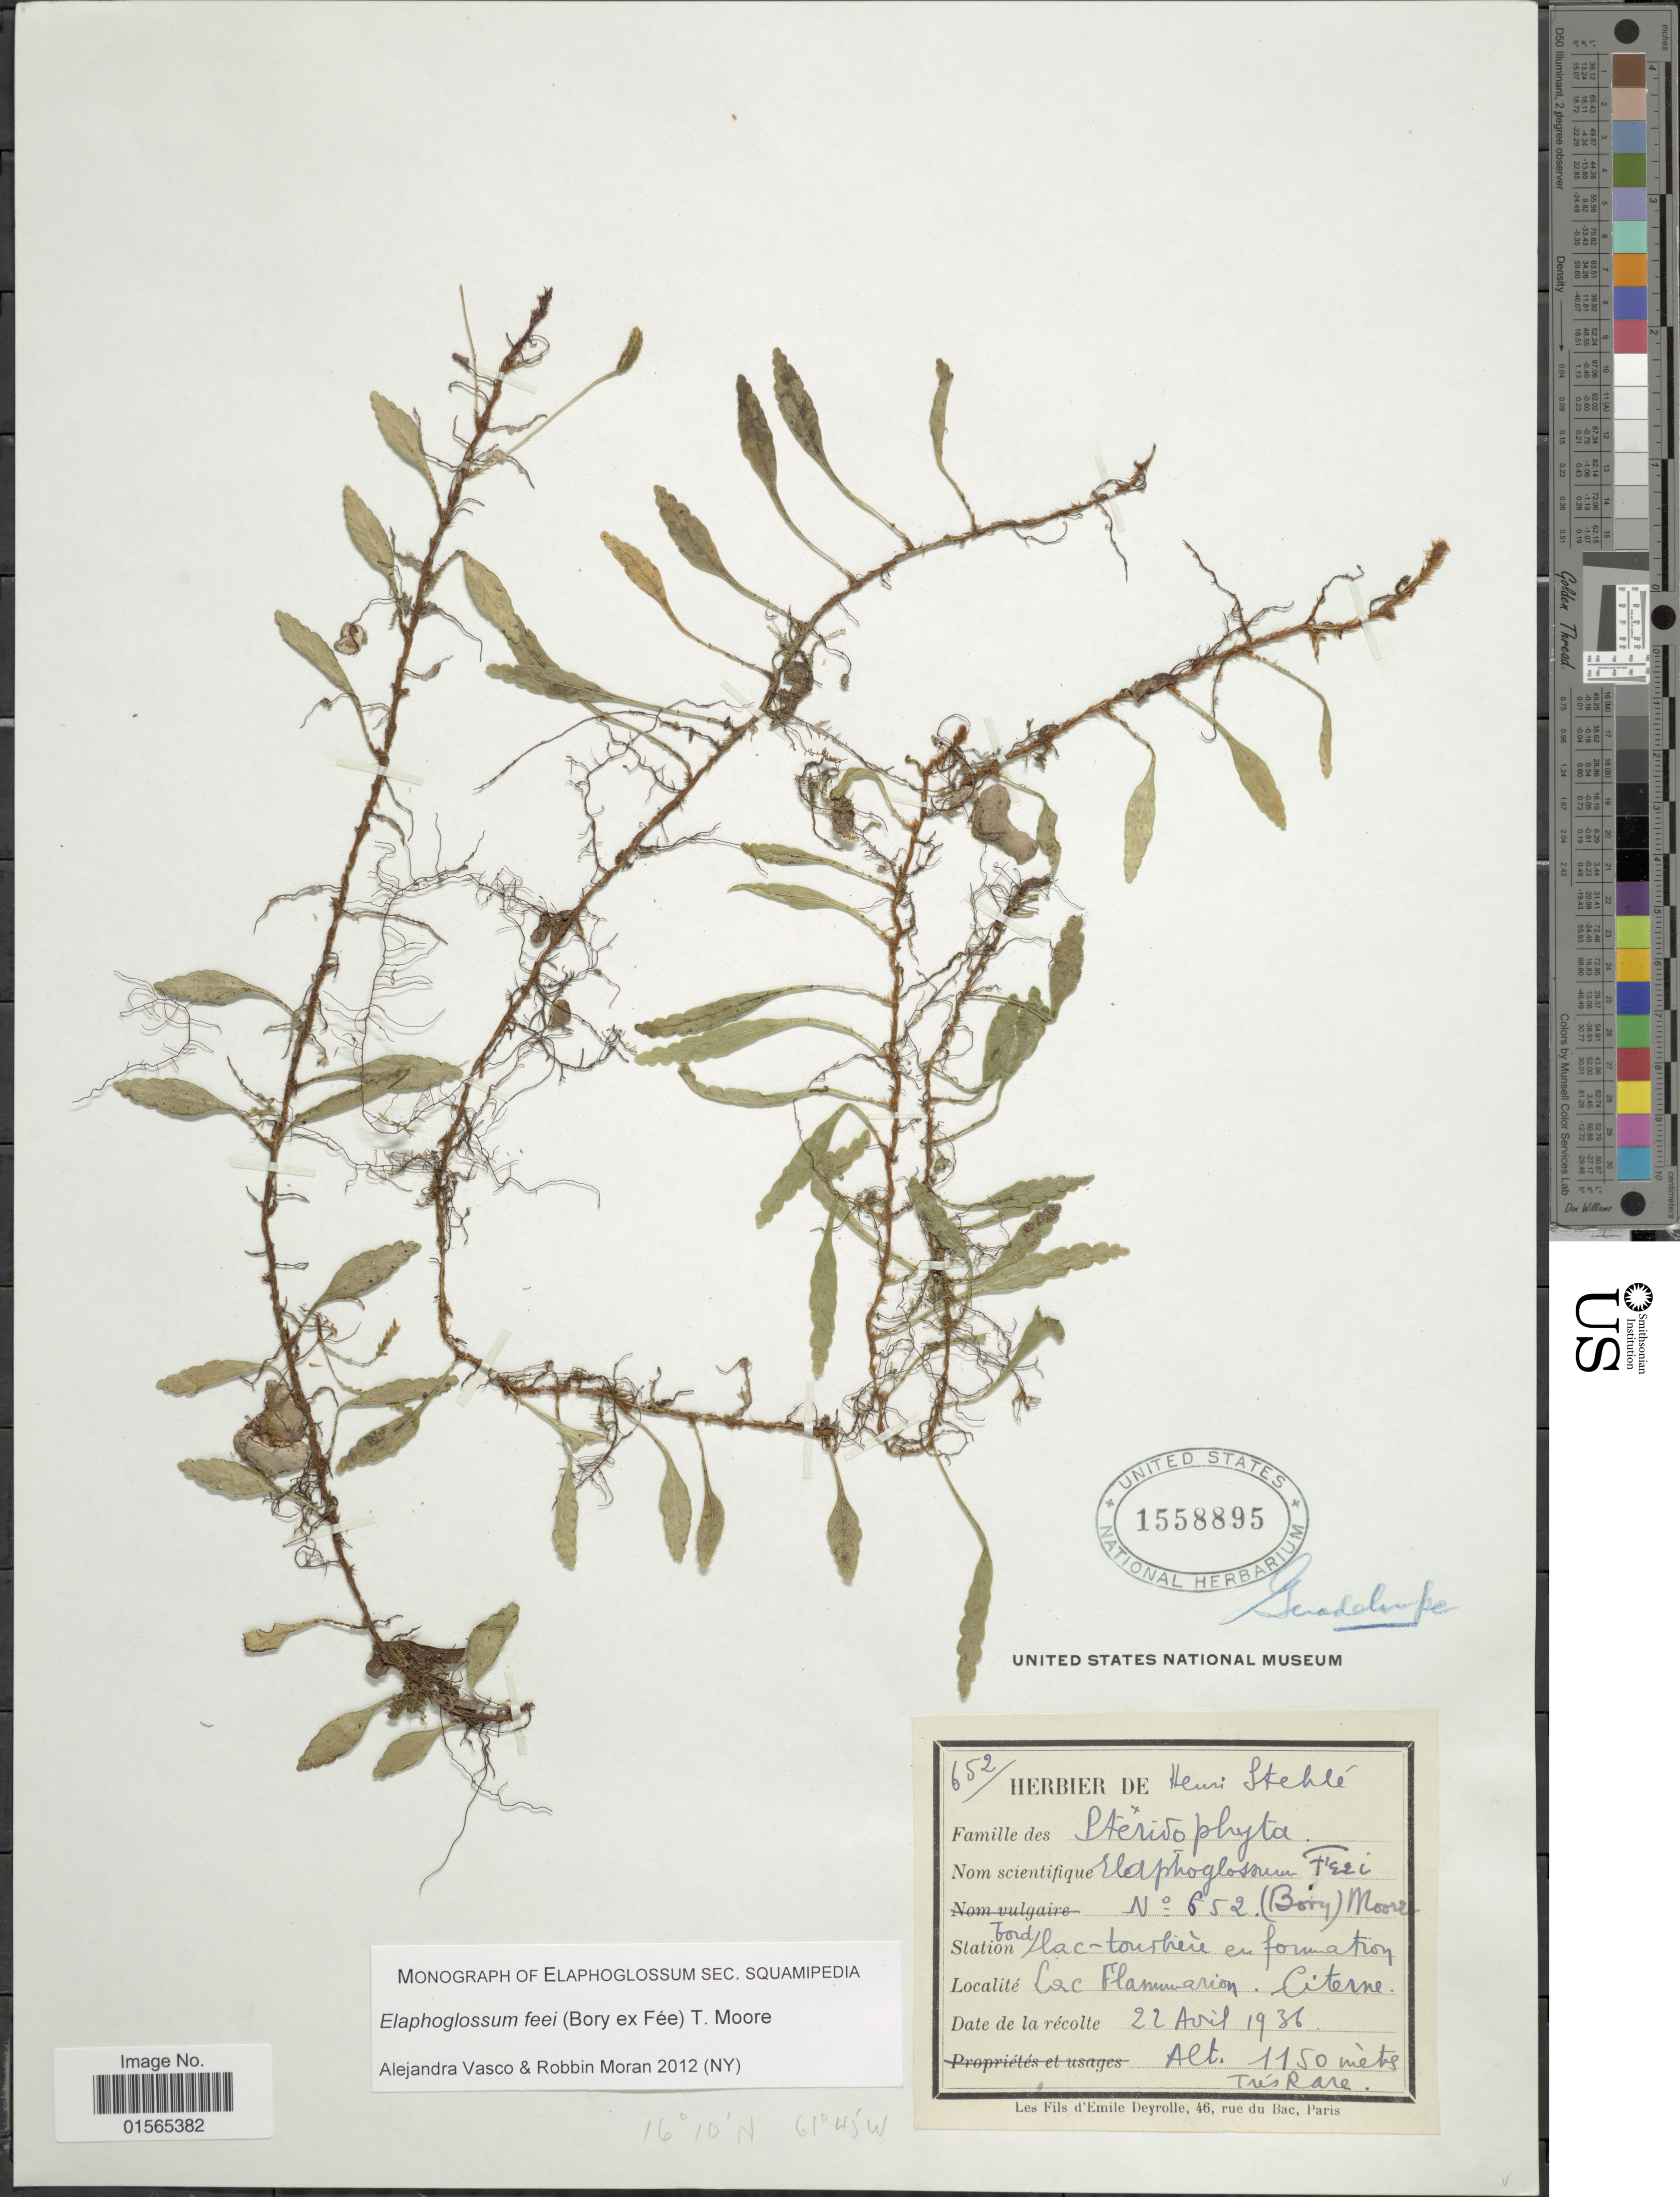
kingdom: Plantae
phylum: Tracheophyta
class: Polypodiopsida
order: Polypodiales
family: Dryopteridaceae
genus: Elaphoglossum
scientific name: Elaphoglossum feei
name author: (Bory ex Fée) T. Moore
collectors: ex herb. H. Stehlé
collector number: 652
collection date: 1936-04-22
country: Guadeloupe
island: Leeward Is.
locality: Lac Flammarion.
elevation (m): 1150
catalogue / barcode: US 1558895